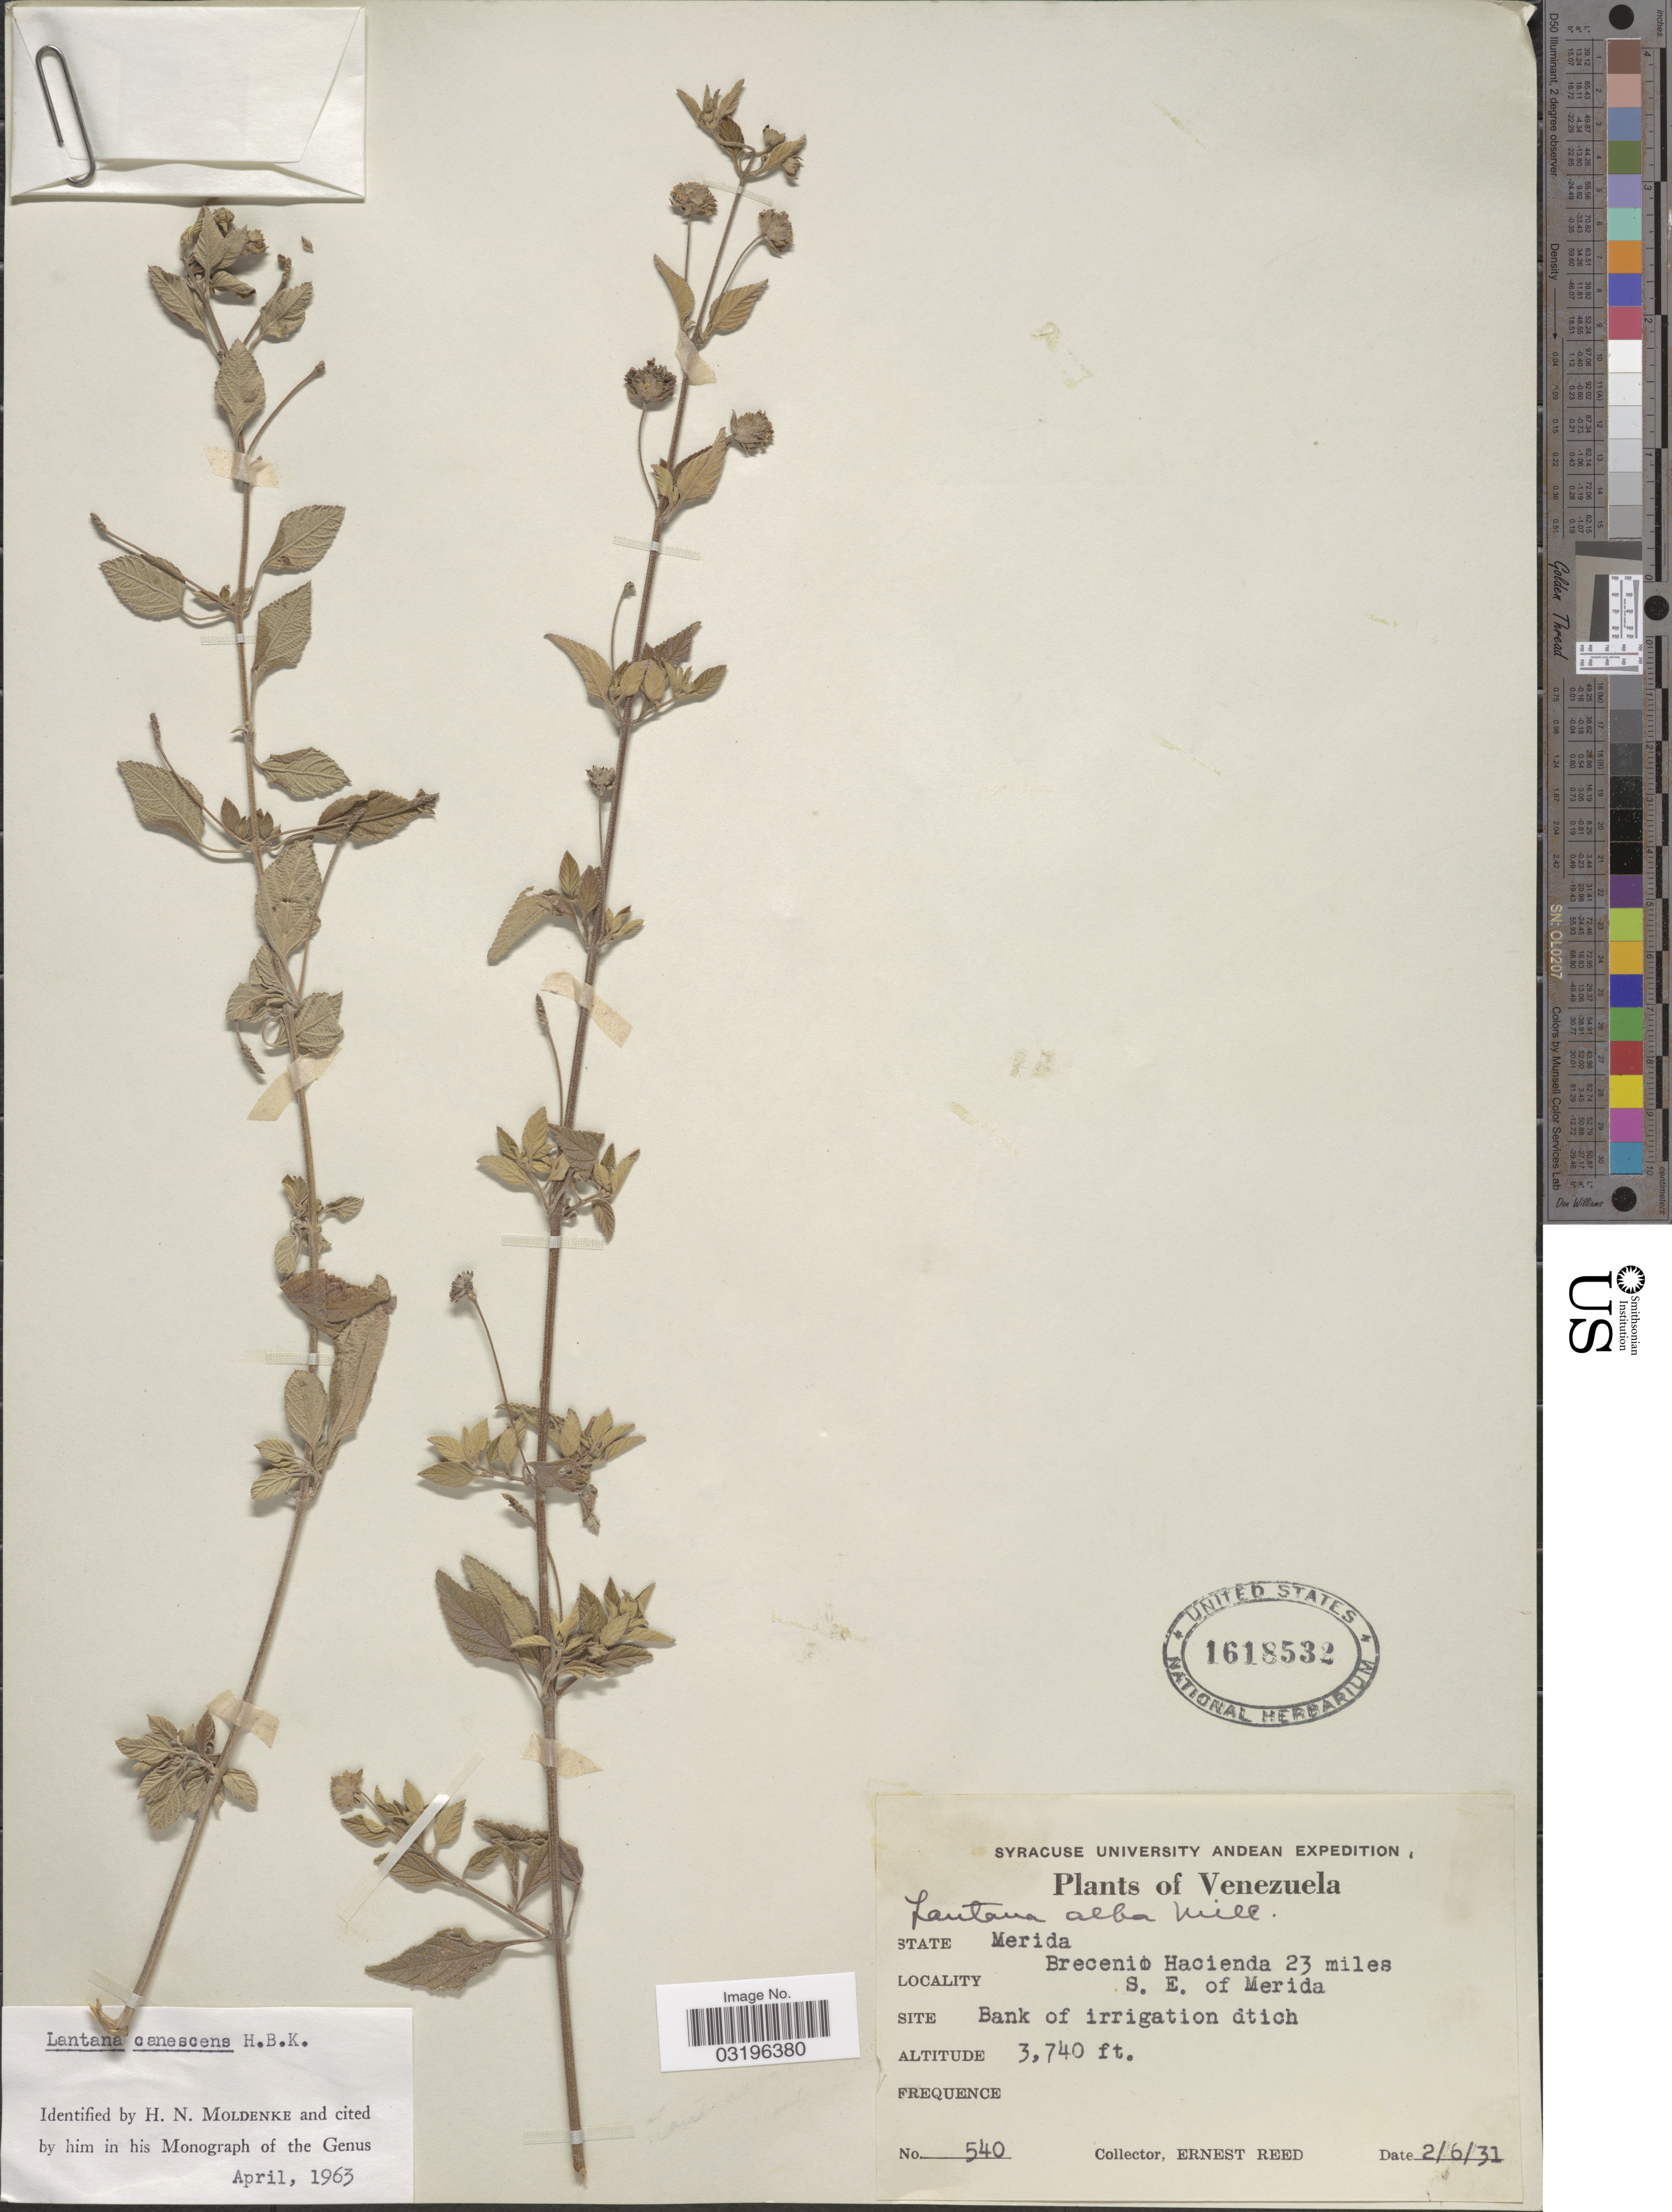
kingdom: Plantae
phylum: Tracheophyta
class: Magnoliopsida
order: Lamiales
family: Verbenaceae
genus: Lantana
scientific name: Lantana canescens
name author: Kunth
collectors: E. Reed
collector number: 540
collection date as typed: Transcribed d/m/y: 2/6/31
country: Venezuela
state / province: Mérida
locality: Brecenio Hacienda 23 miles S. E. of Merida. Bank of irrigation ditch.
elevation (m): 1140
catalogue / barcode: US 1618532